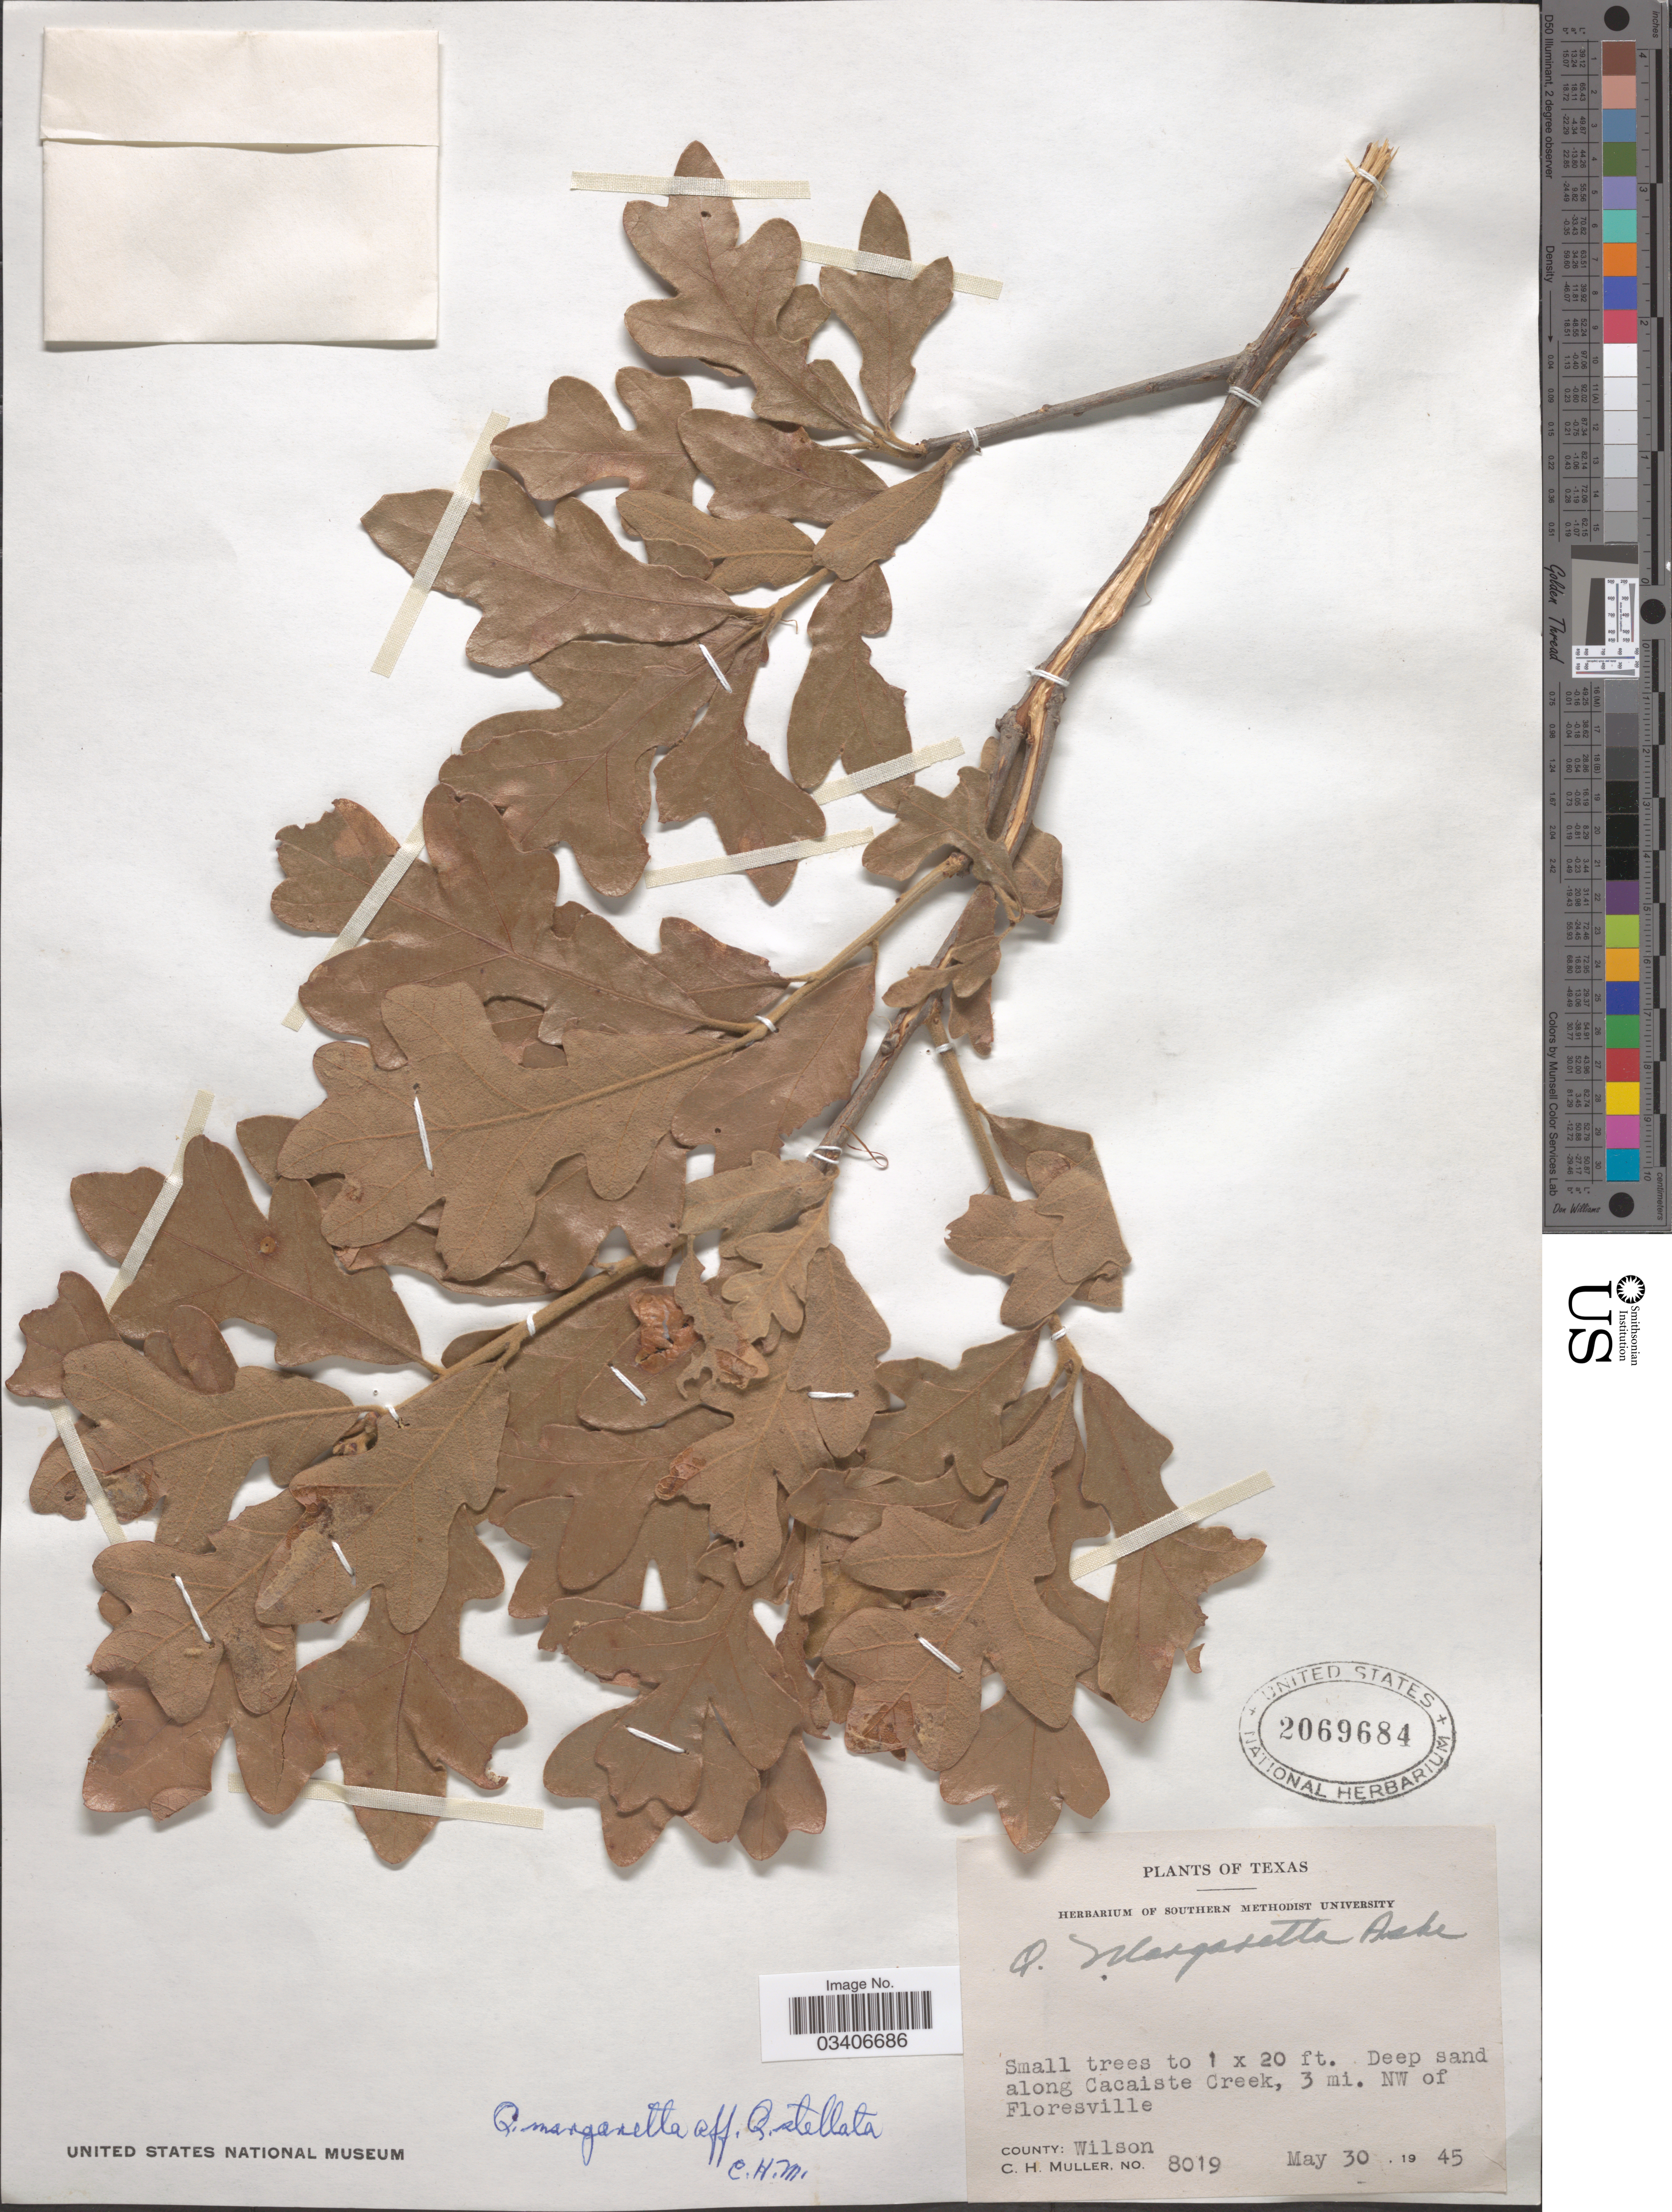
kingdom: Plantae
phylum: Tracheophyta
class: Magnoliopsida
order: Fagales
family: Fagaceae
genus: Quercus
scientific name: Quercus margarettae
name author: Ashe ex Small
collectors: C. H. Mueller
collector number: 8019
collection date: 1945-05-30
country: United States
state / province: Texas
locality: Along Cacaiste Creek, 3 mi. NW of Floresville. County: Wilson.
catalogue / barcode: US 2069684